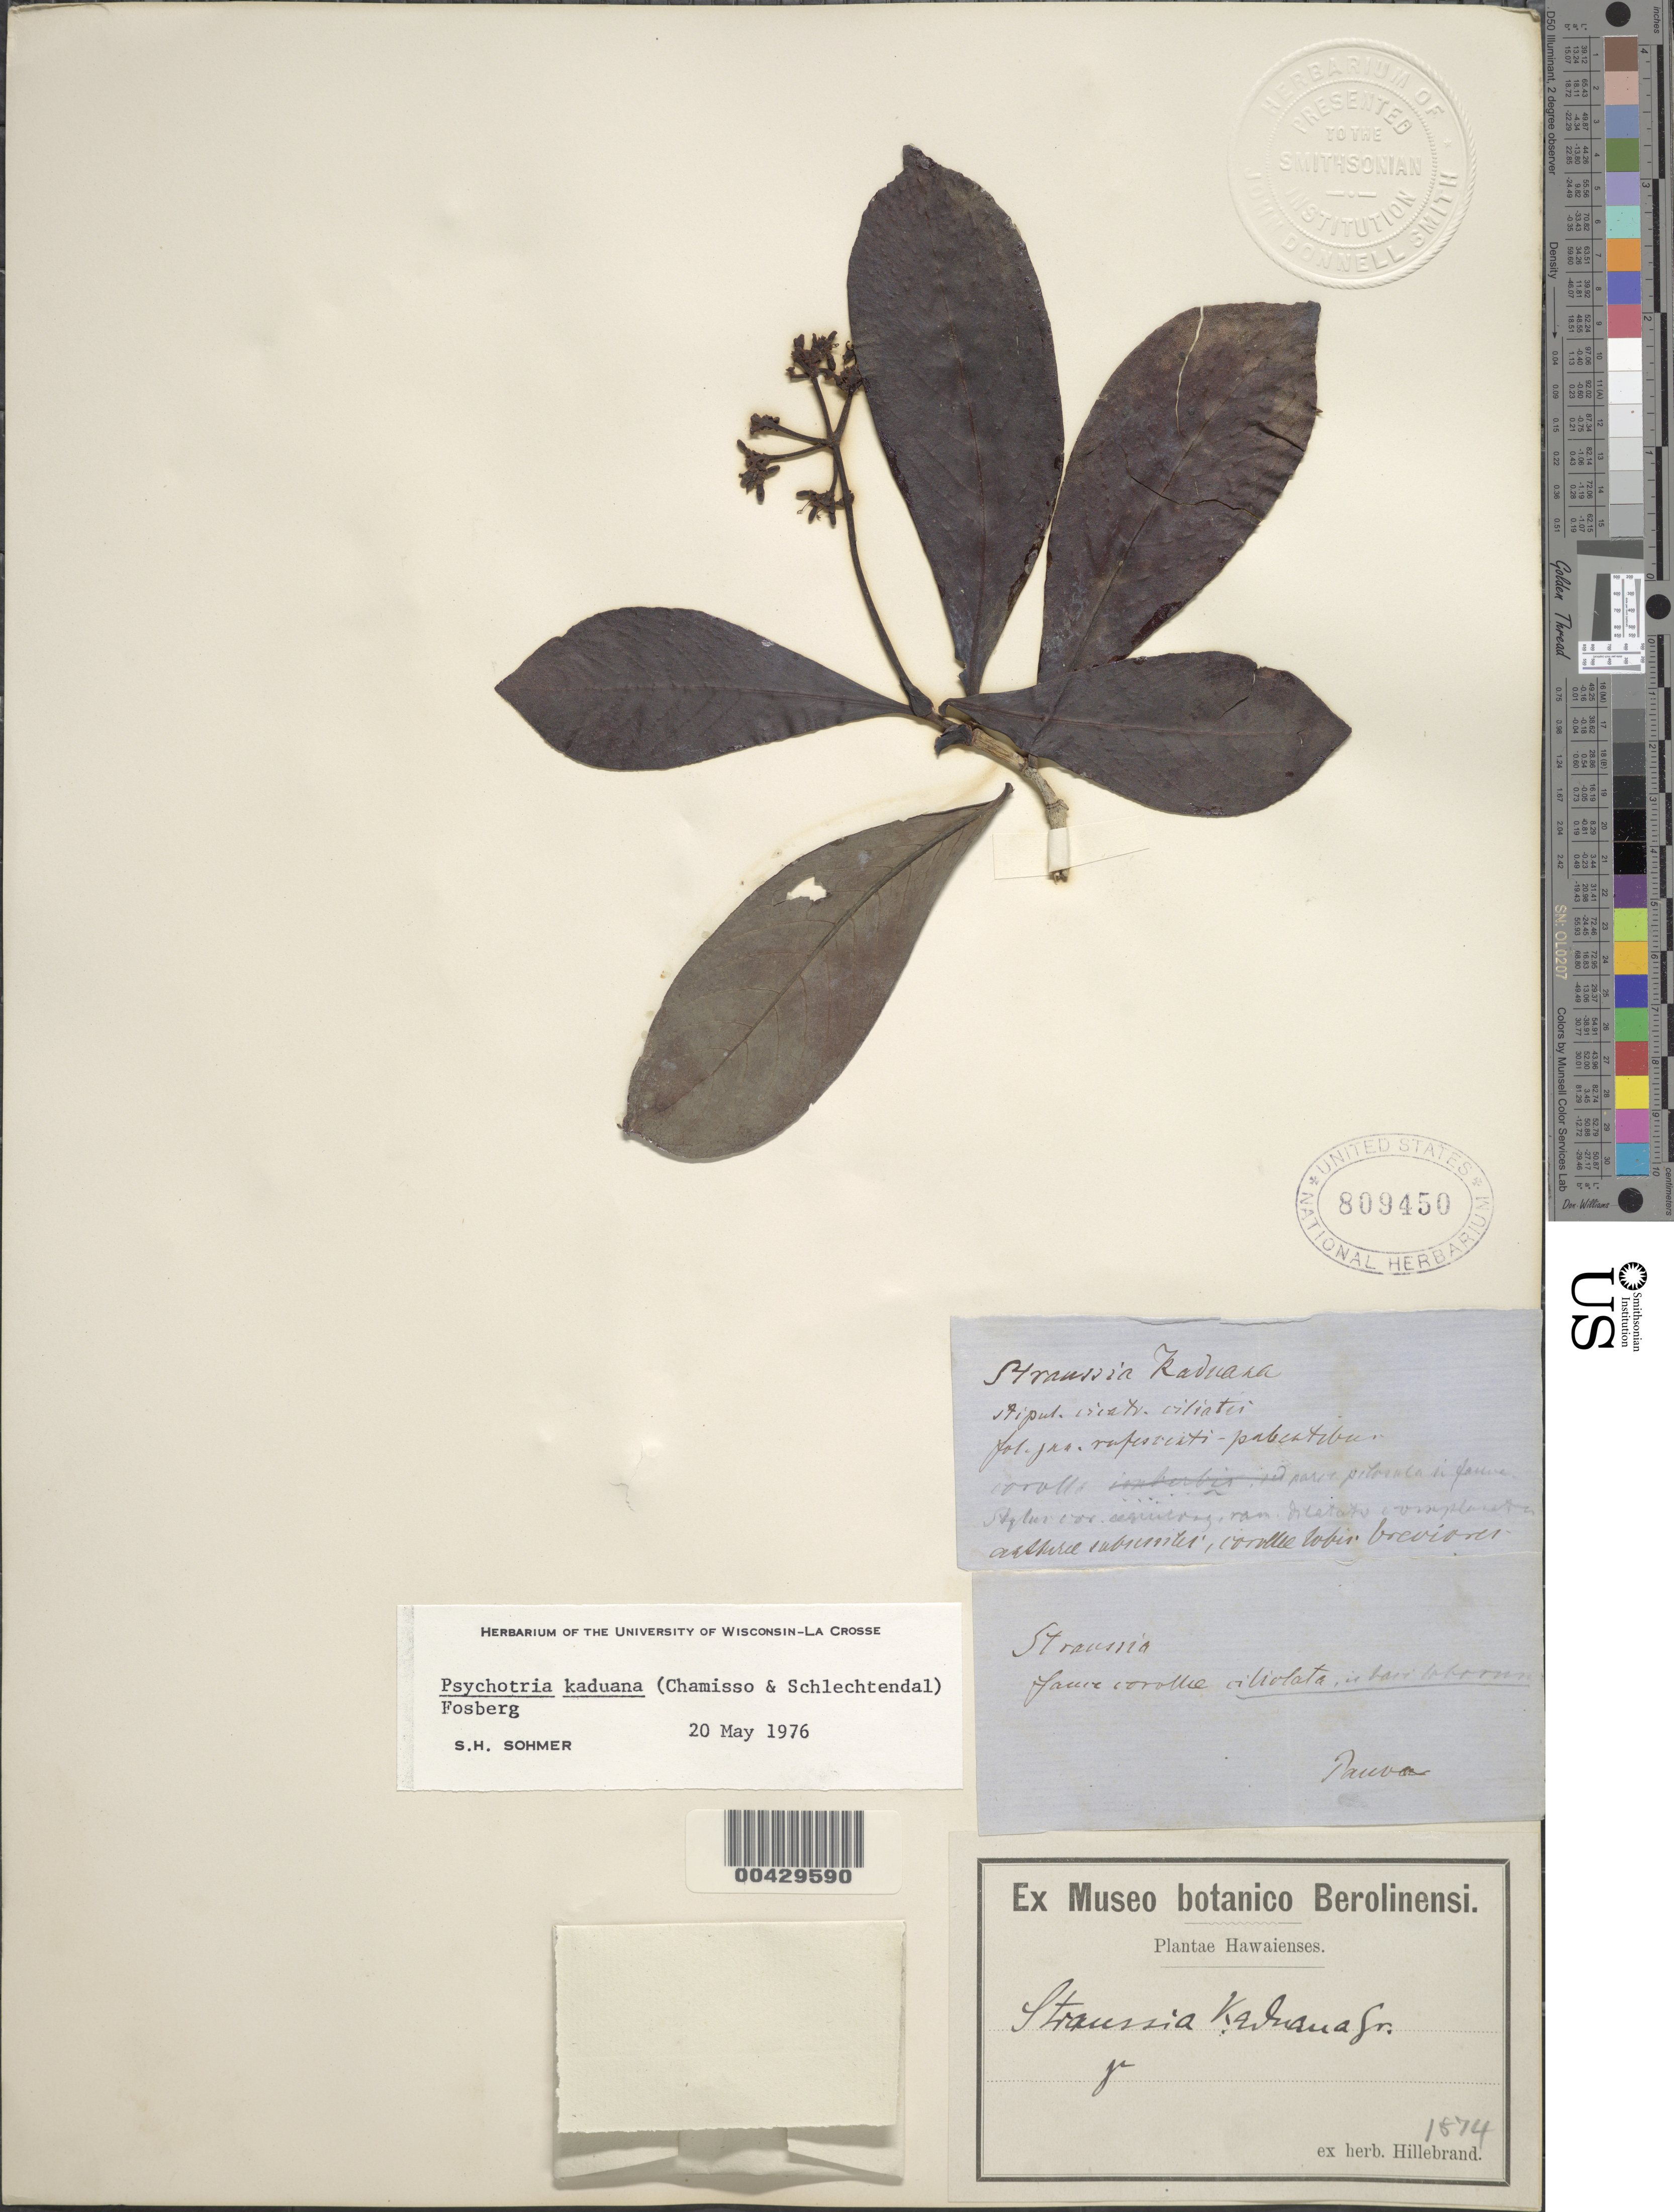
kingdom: Plantae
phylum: Tracheophyta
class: Magnoliopsida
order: Gentianales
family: Rubiaceae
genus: Psychotria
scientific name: Psychotria kaduana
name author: (Cham. & Schltdl.) Fosberg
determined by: Sohmer, S. H.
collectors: W. Hillebrand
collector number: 1874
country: United States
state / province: Hawaii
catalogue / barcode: US 809450